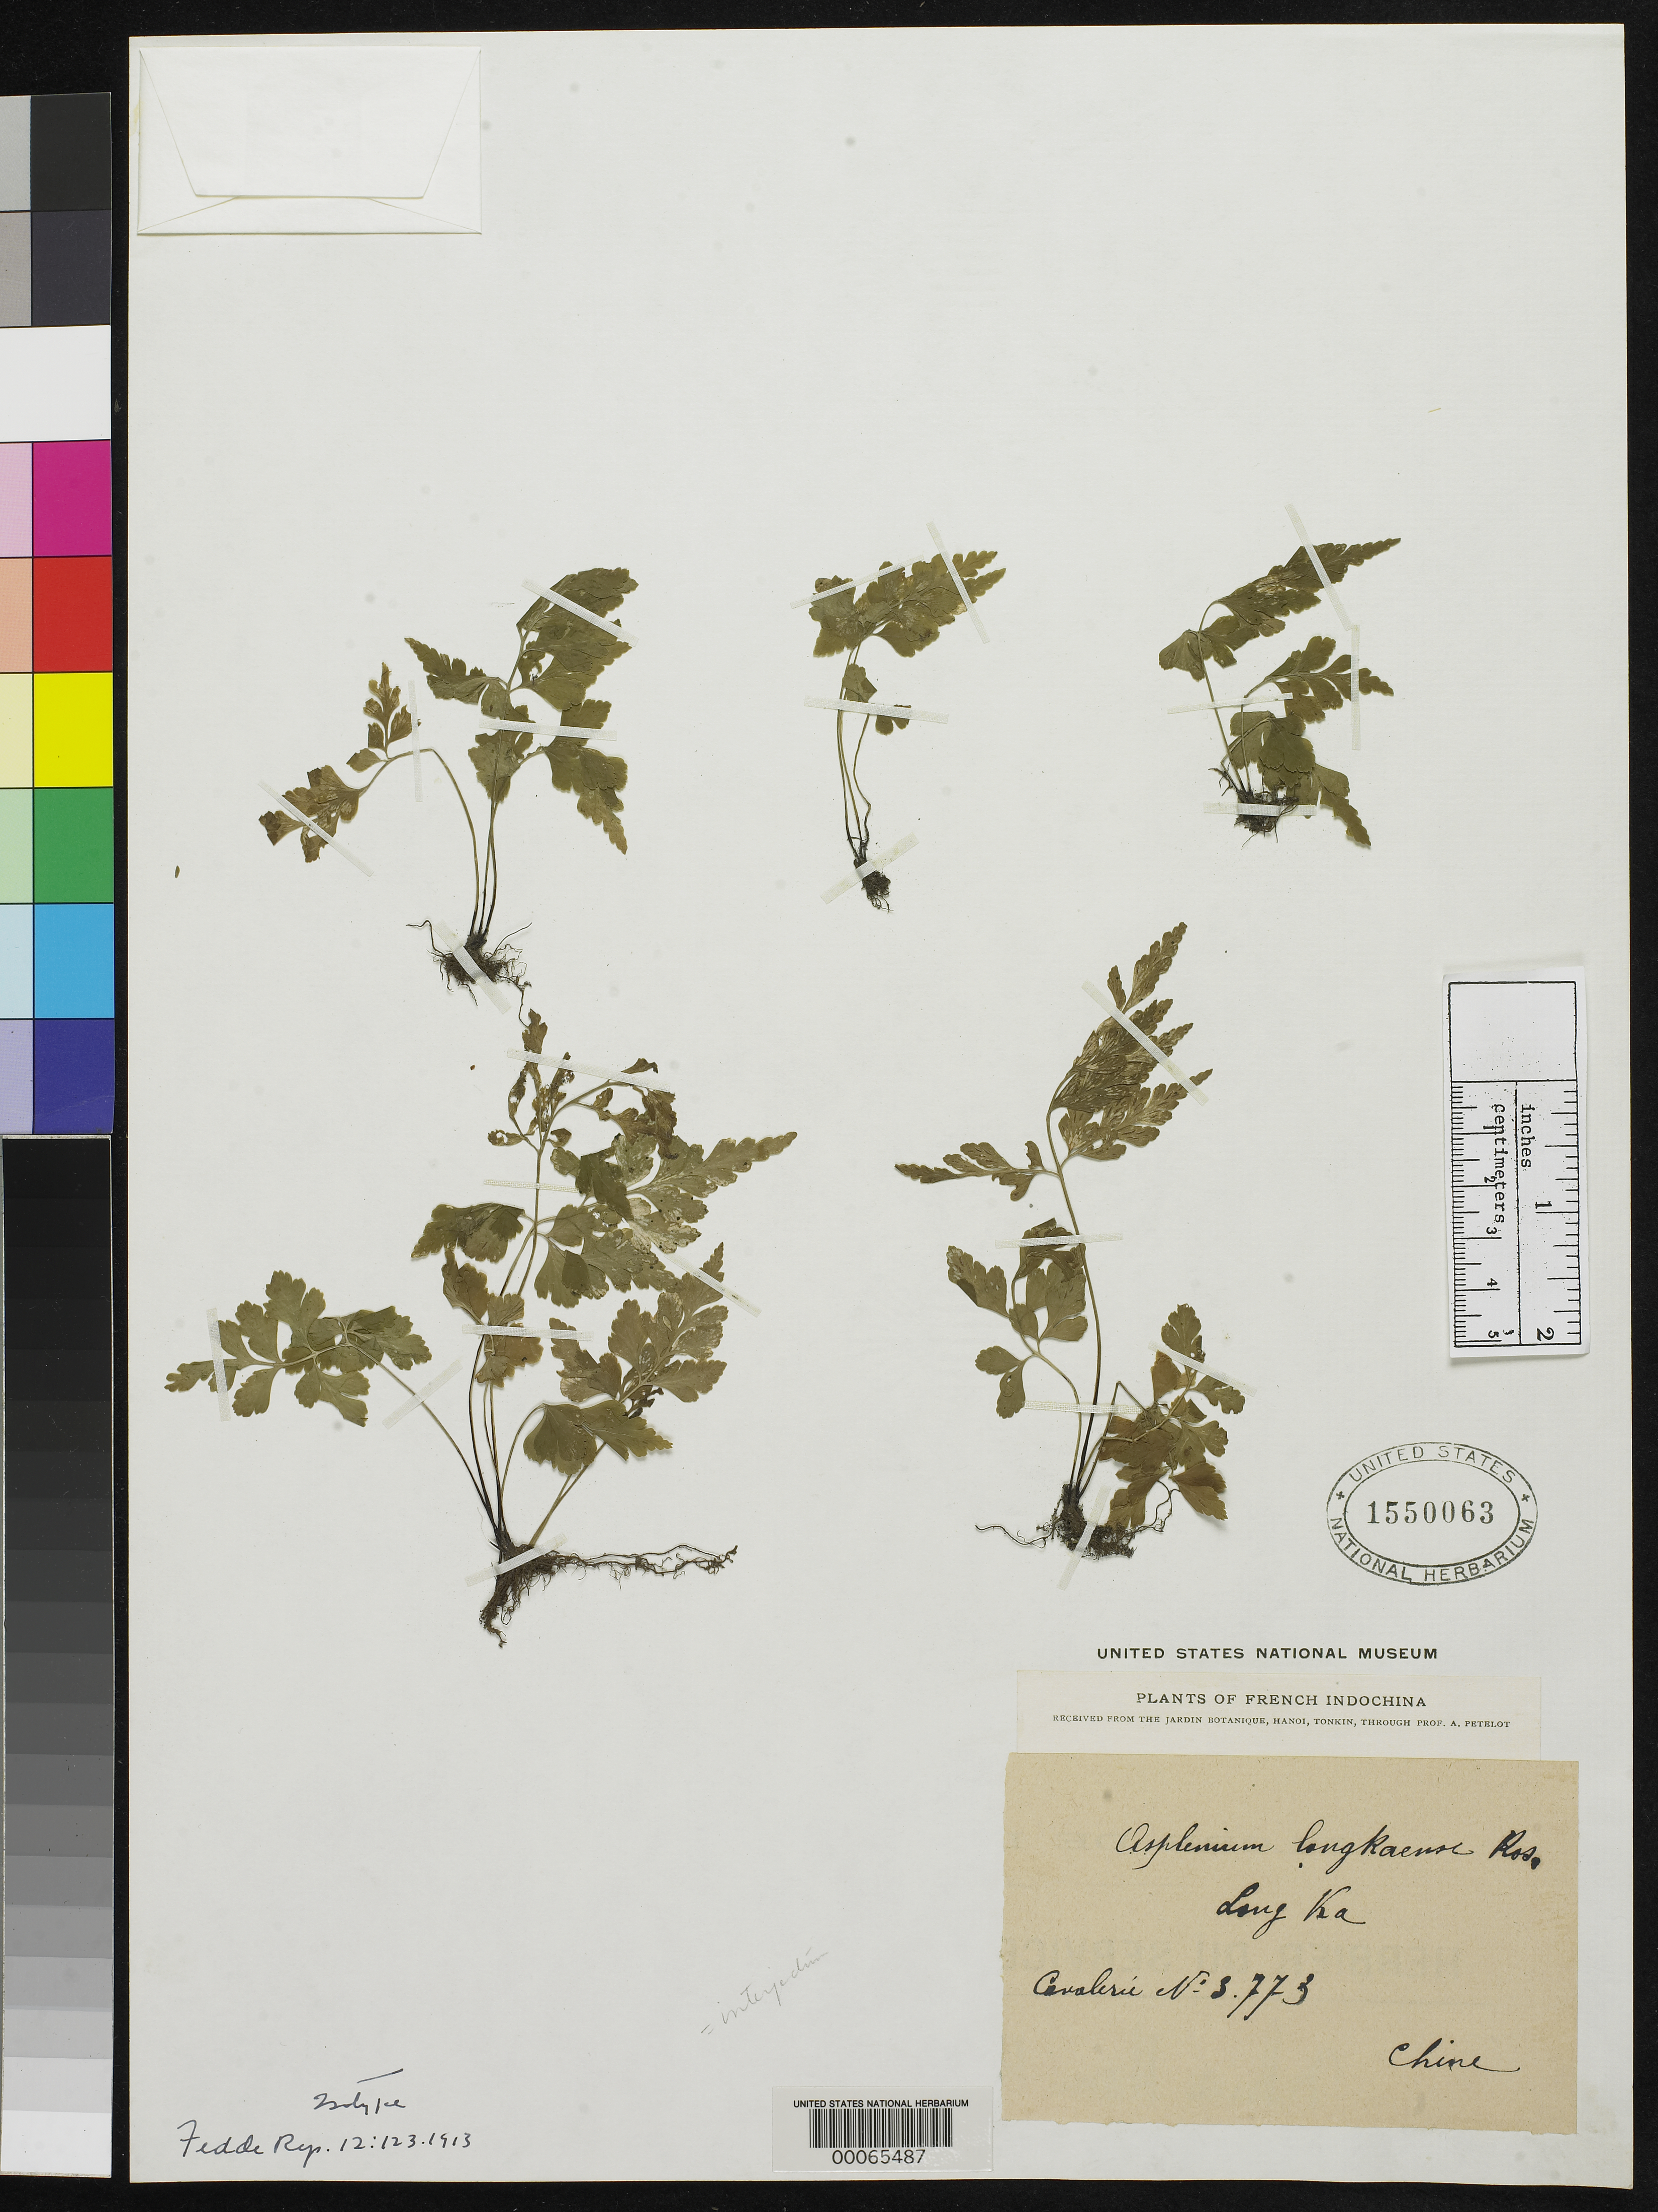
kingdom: Plantae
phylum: Tracheophyta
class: Polypodiopsida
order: Polypodiales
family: Aspleniaceae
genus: Asplenium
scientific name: Asplenium longkaense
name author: Rosenst.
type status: Isotype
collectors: J. Cavalerie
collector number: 3773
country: China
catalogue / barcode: US 1550063